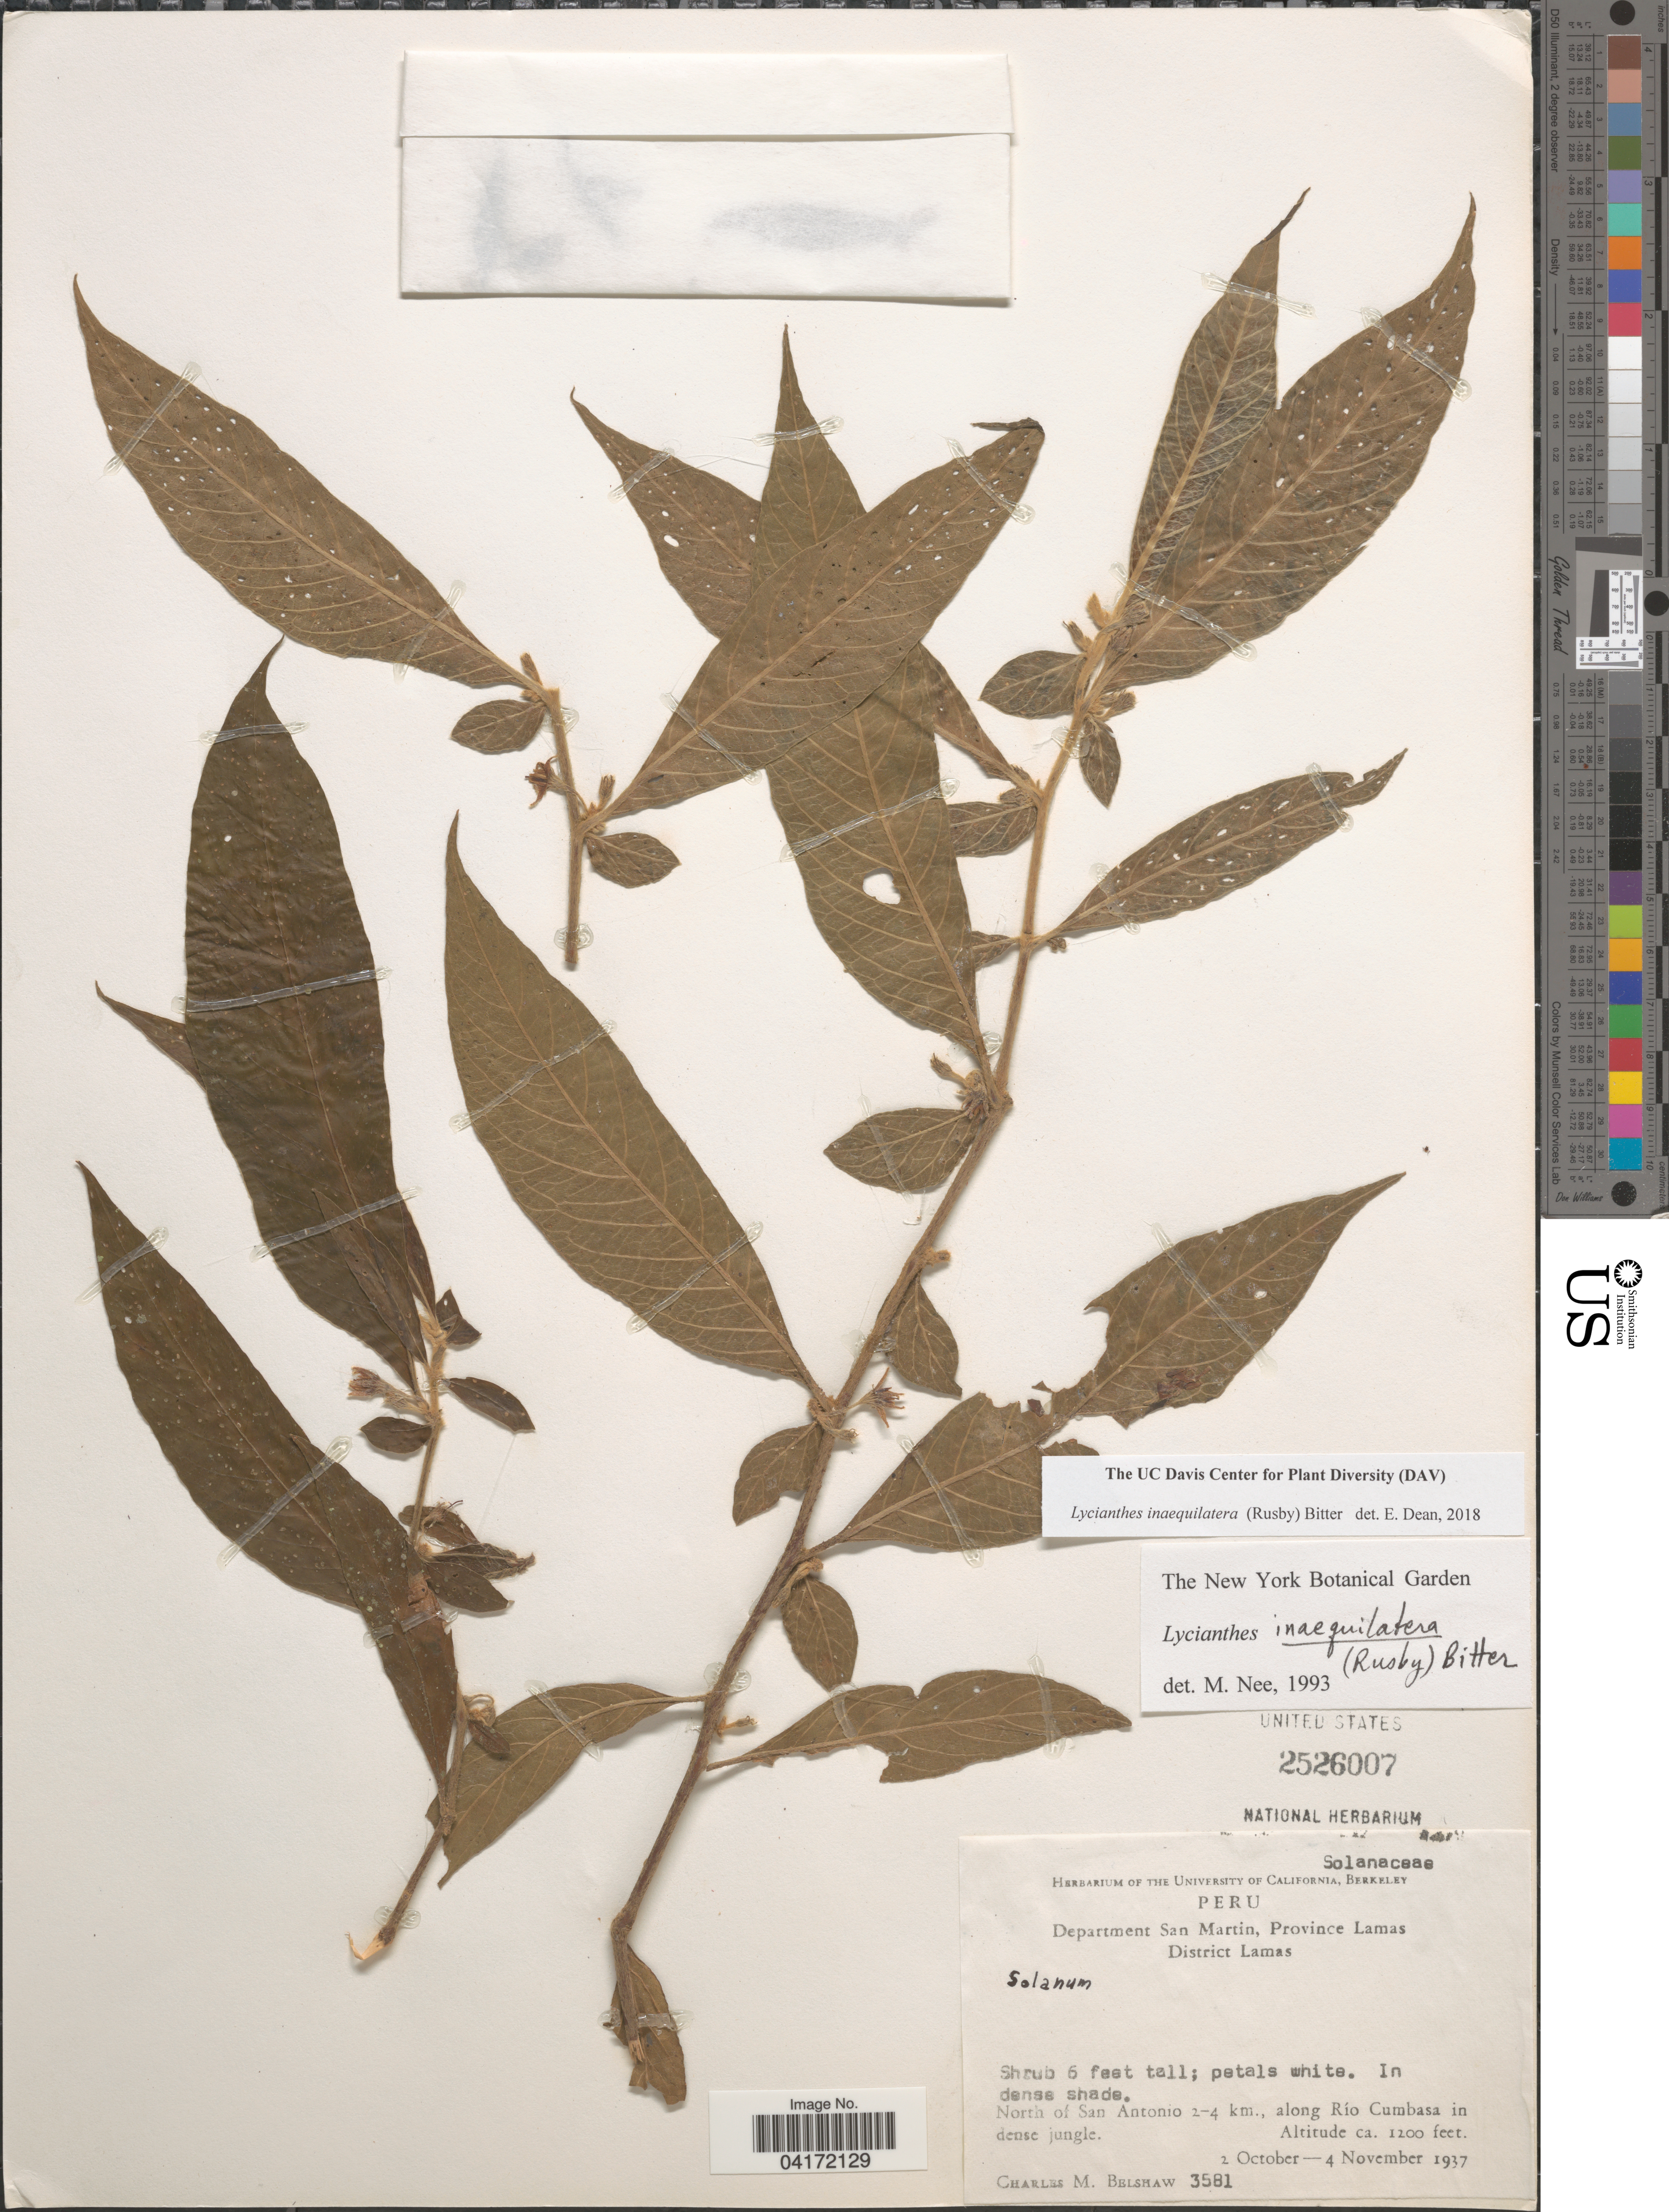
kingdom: Plantae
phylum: Tracheophyta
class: Magnoliopsida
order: Solanales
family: Solanaceae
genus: Lycianthes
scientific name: Lycianthes inaequilatera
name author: (Rusby) Bitter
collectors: C. Shaw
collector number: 3581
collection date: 1937-10-02/1937-11-04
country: Peru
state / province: San Martin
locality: Department San Martin, Province Lamas. District Lamas. North of San Antonio 2-4 km., along Río Cumbasa in dense jungle.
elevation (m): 366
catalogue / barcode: US 2526007